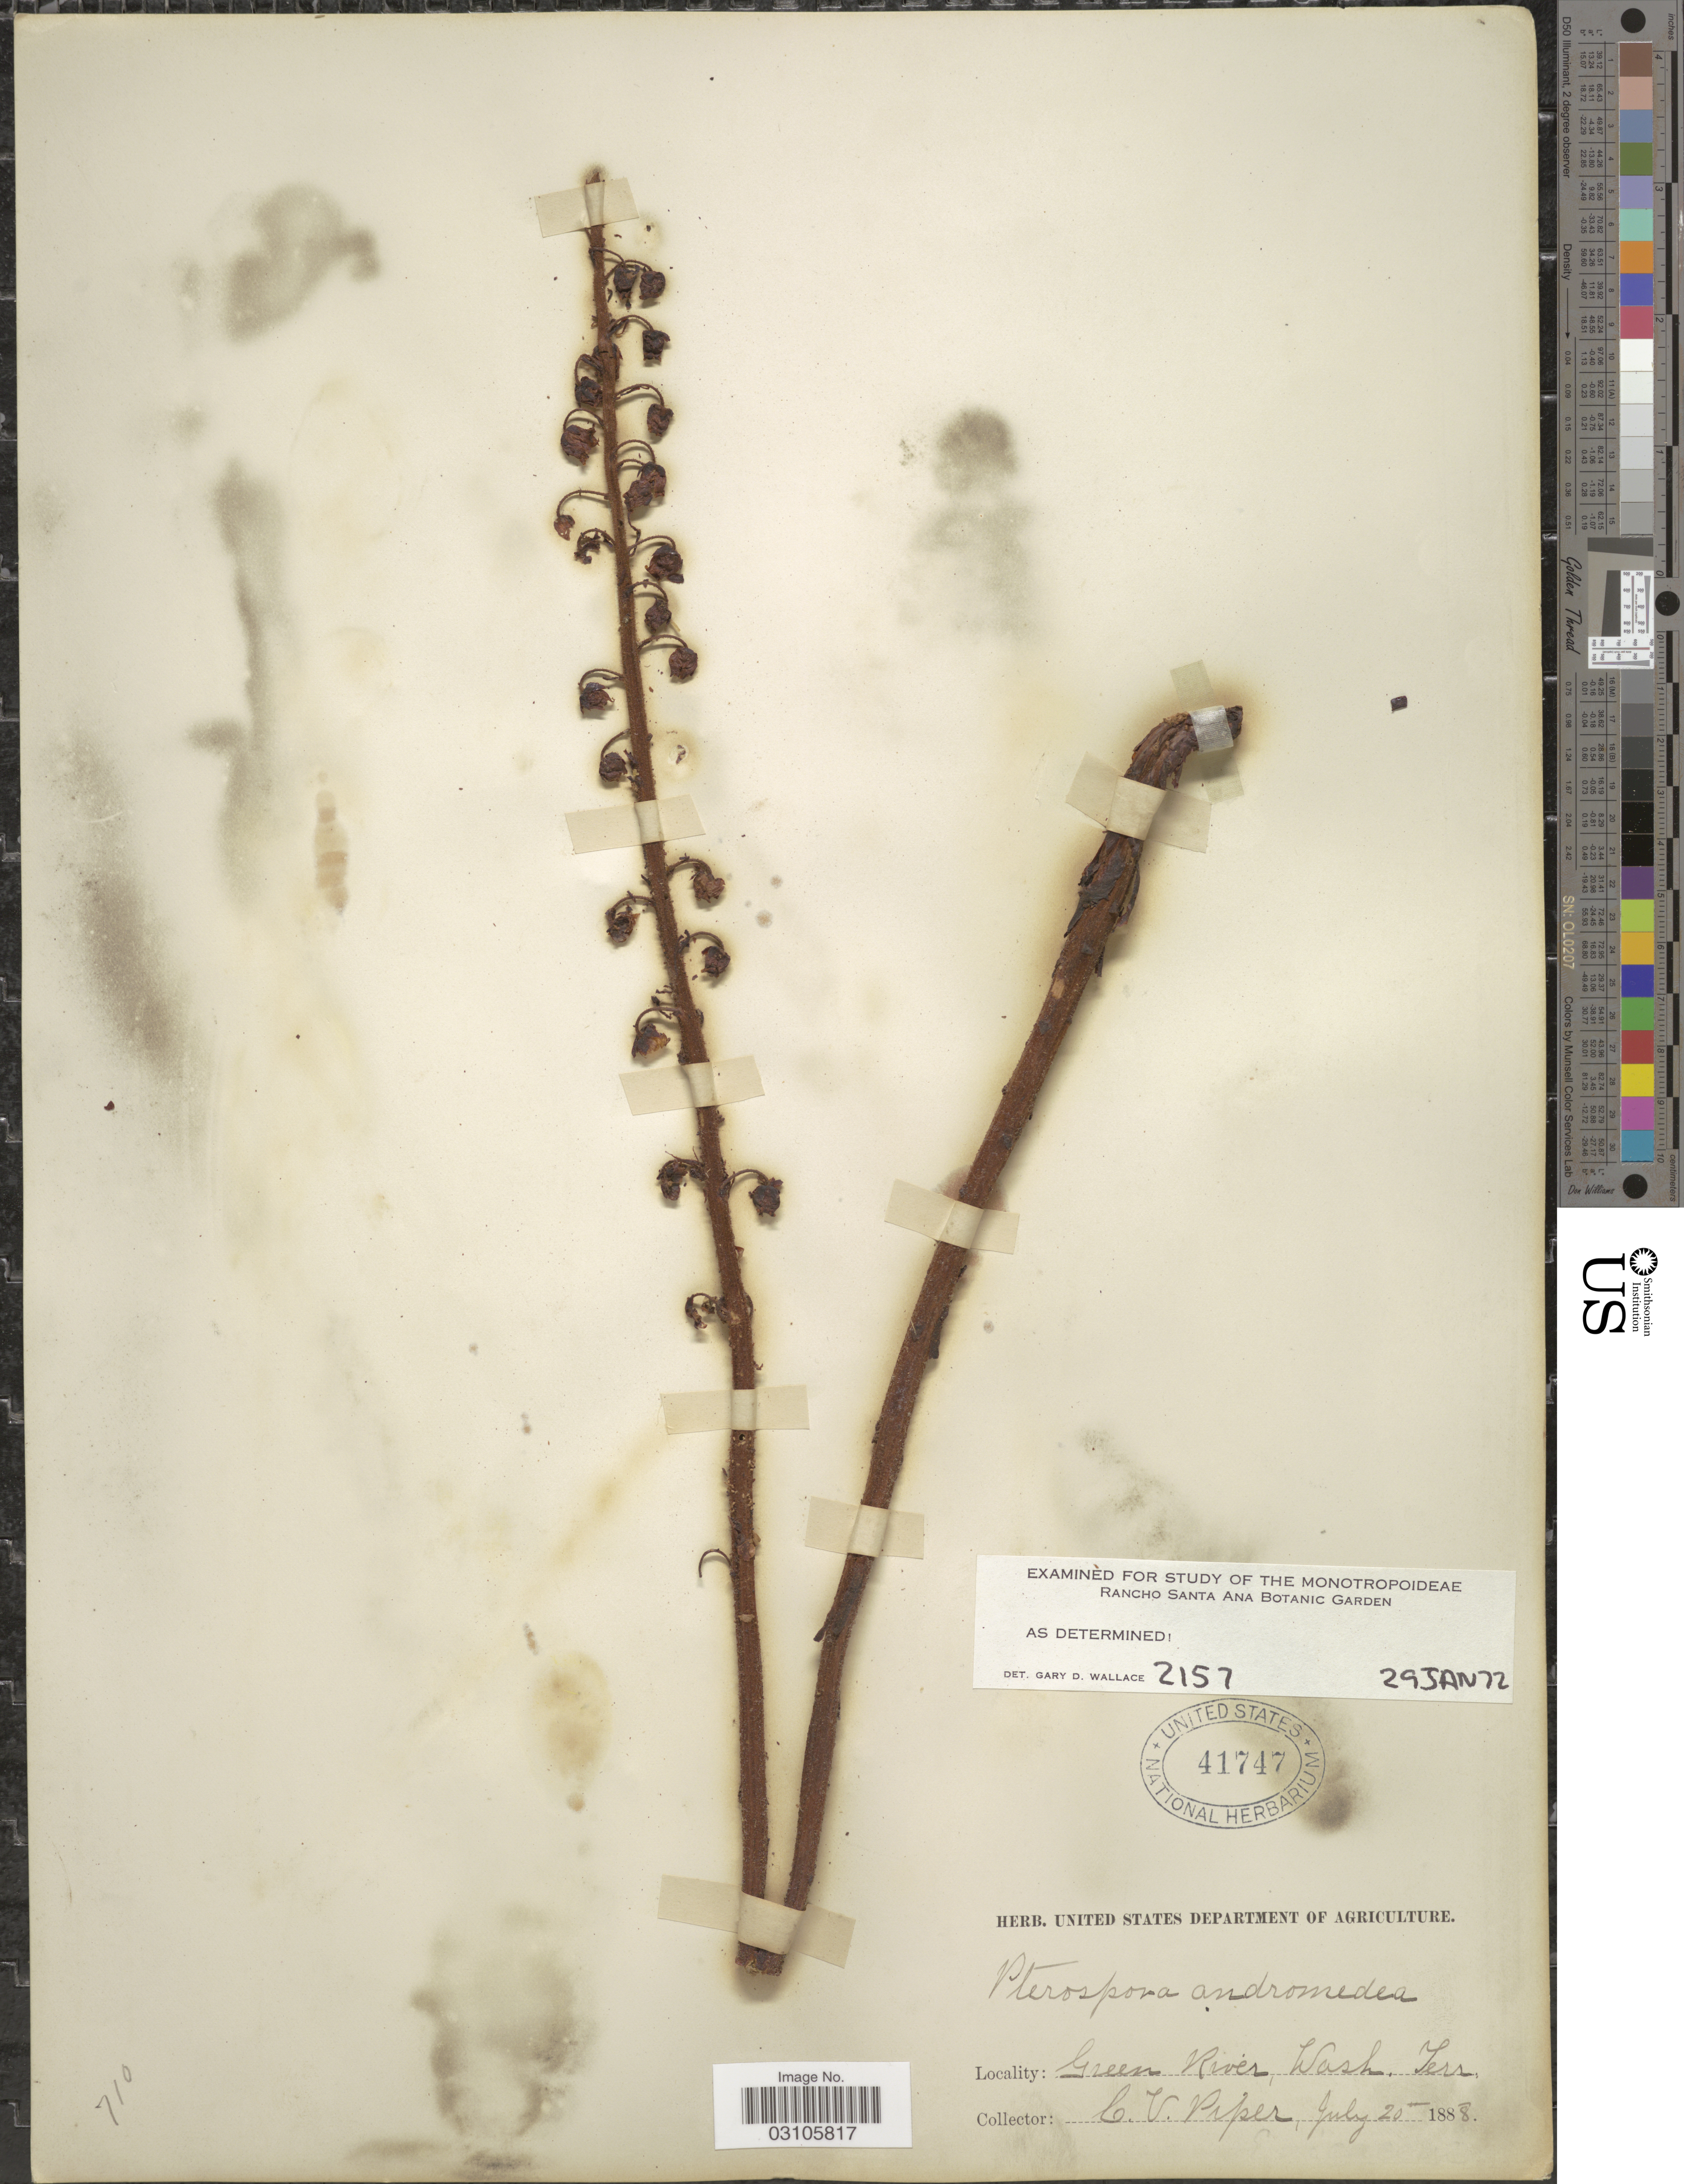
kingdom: Plantae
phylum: Tracheophyta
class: Magnoliopsida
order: Ericales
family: Ericaceae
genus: Pterospora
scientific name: Pterospora andromedea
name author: Nutt.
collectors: C. V. Piper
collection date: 1888-07-20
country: United States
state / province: Washington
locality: Green River, Wash. Terr.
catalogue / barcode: US 41747